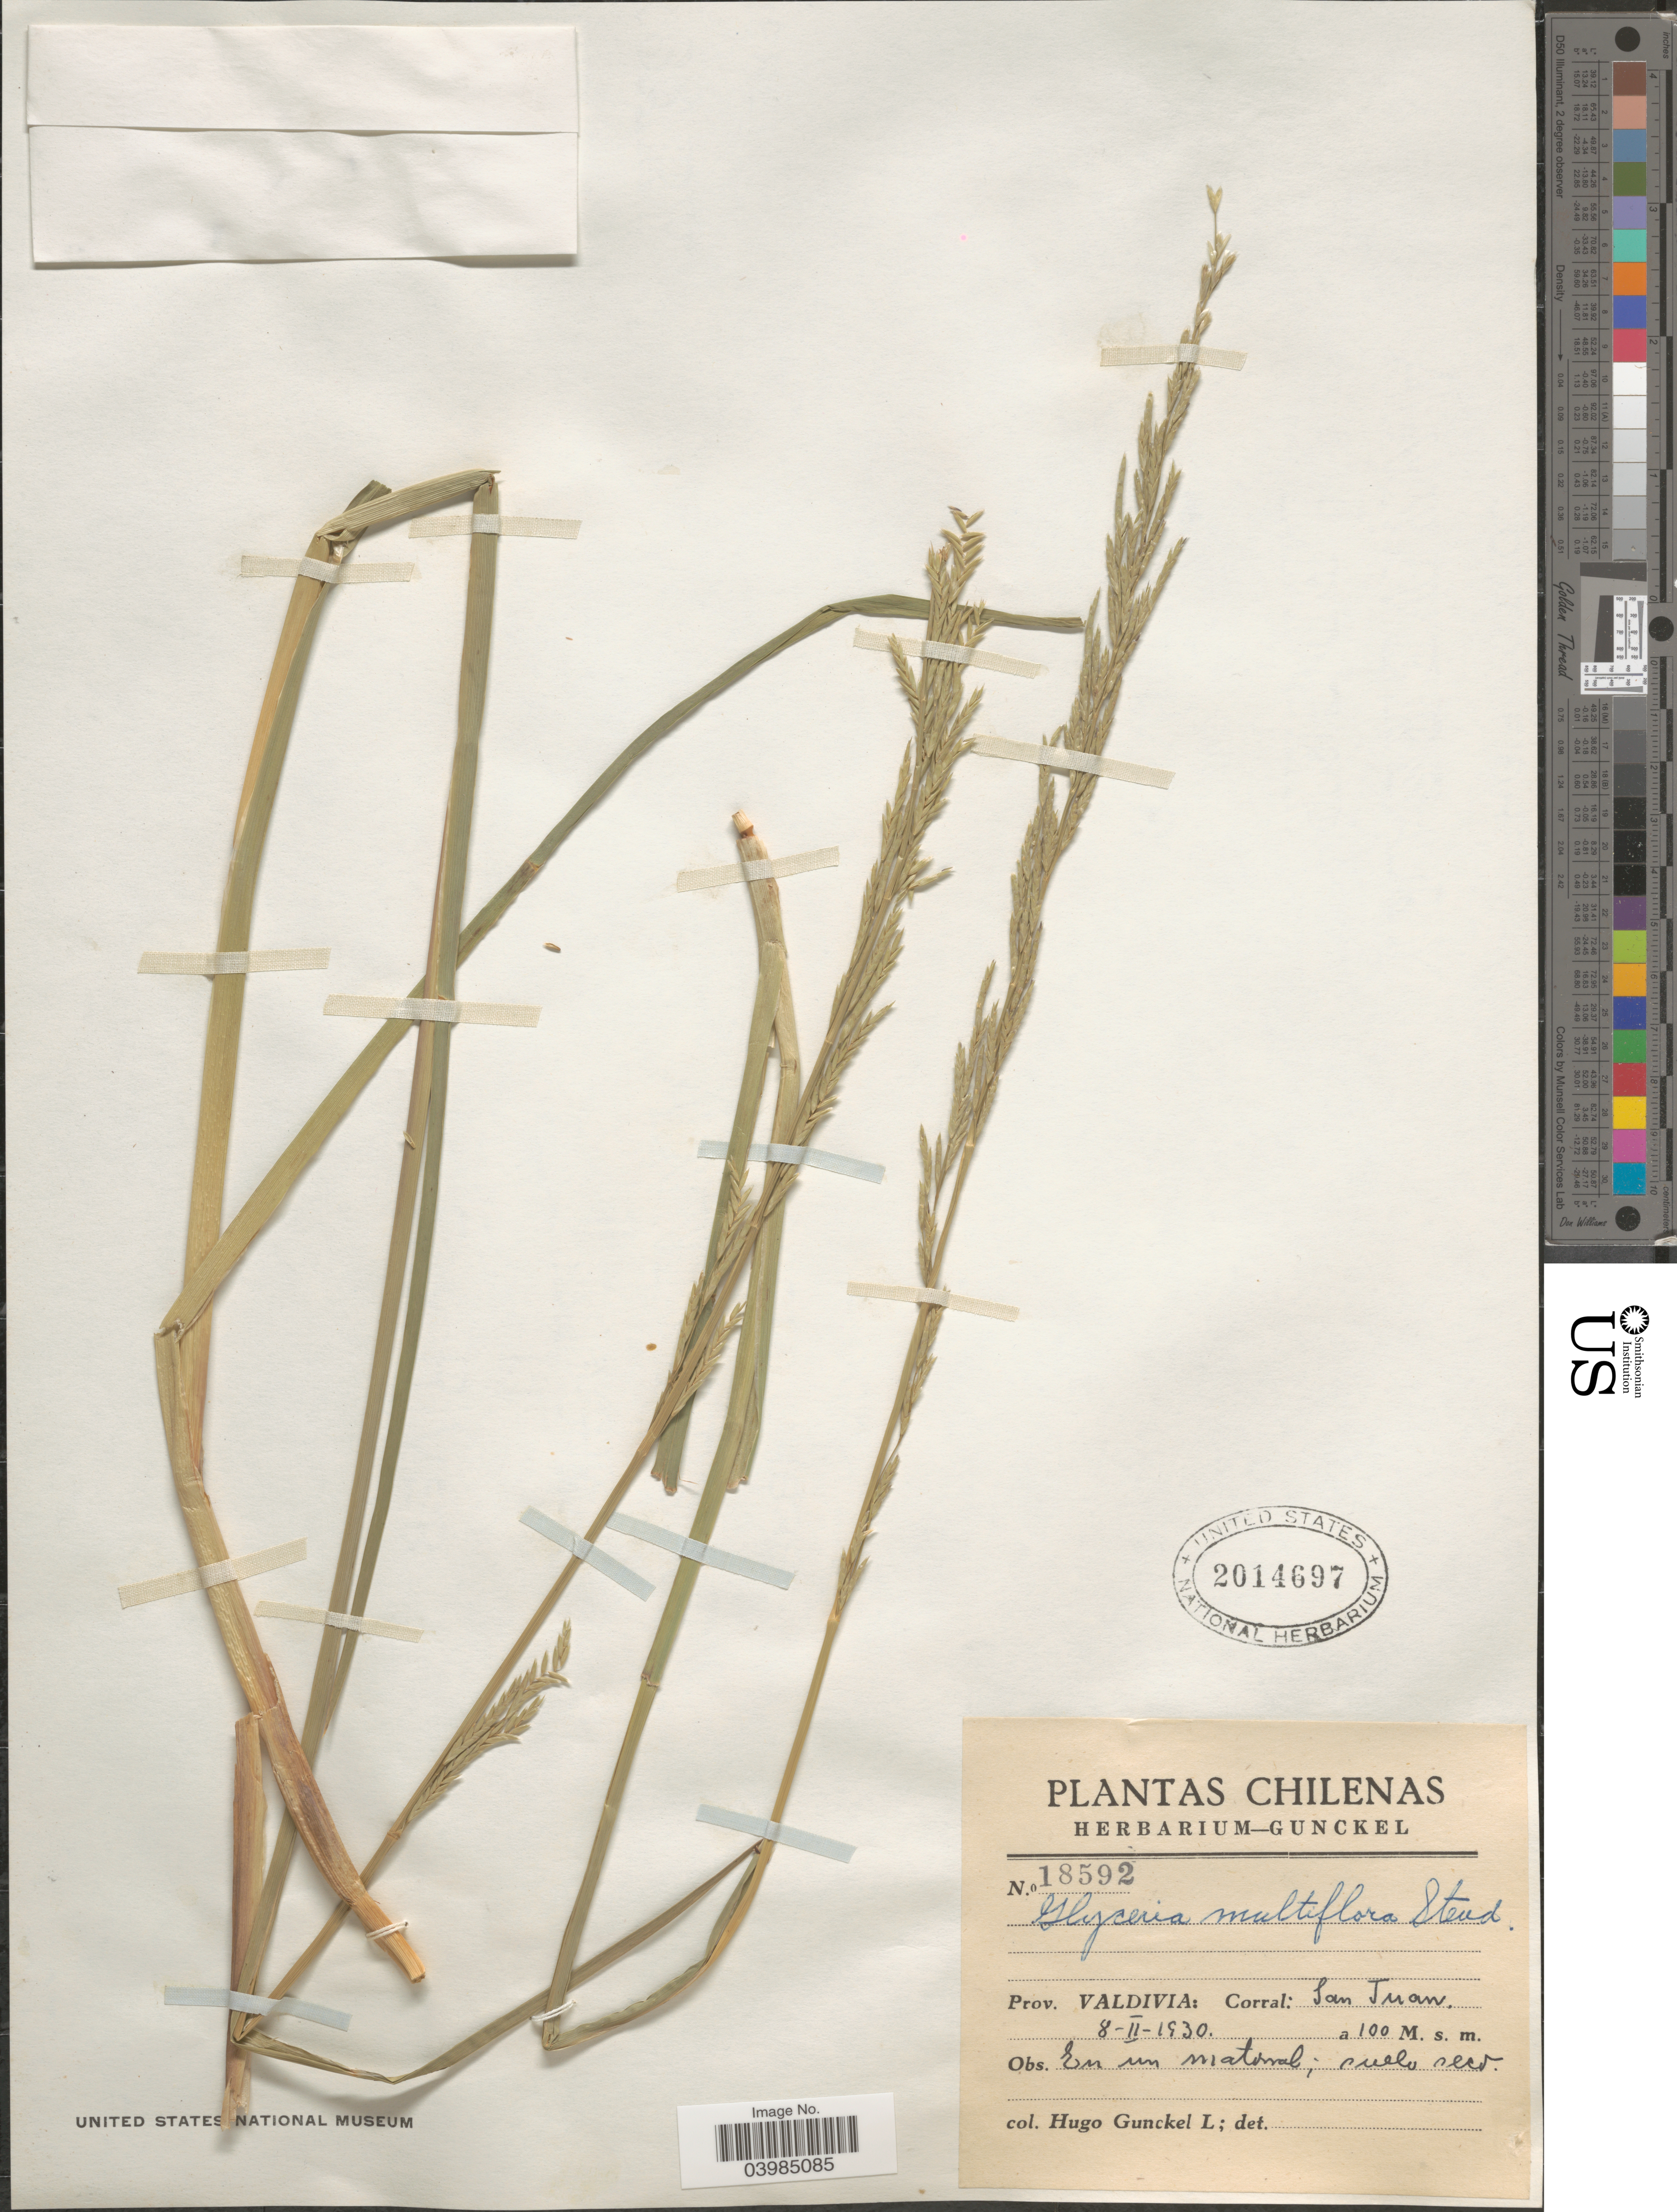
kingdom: Plantae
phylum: Tracheophyta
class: Liliopsida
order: Poales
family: Poaceae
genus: Glyceria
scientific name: Glyceria multiflora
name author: Steud.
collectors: H. Gunckel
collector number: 18592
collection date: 1930-02-08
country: Chile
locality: Prov. Valdivia: Corral: San Tuan.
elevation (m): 100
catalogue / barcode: US 2014697